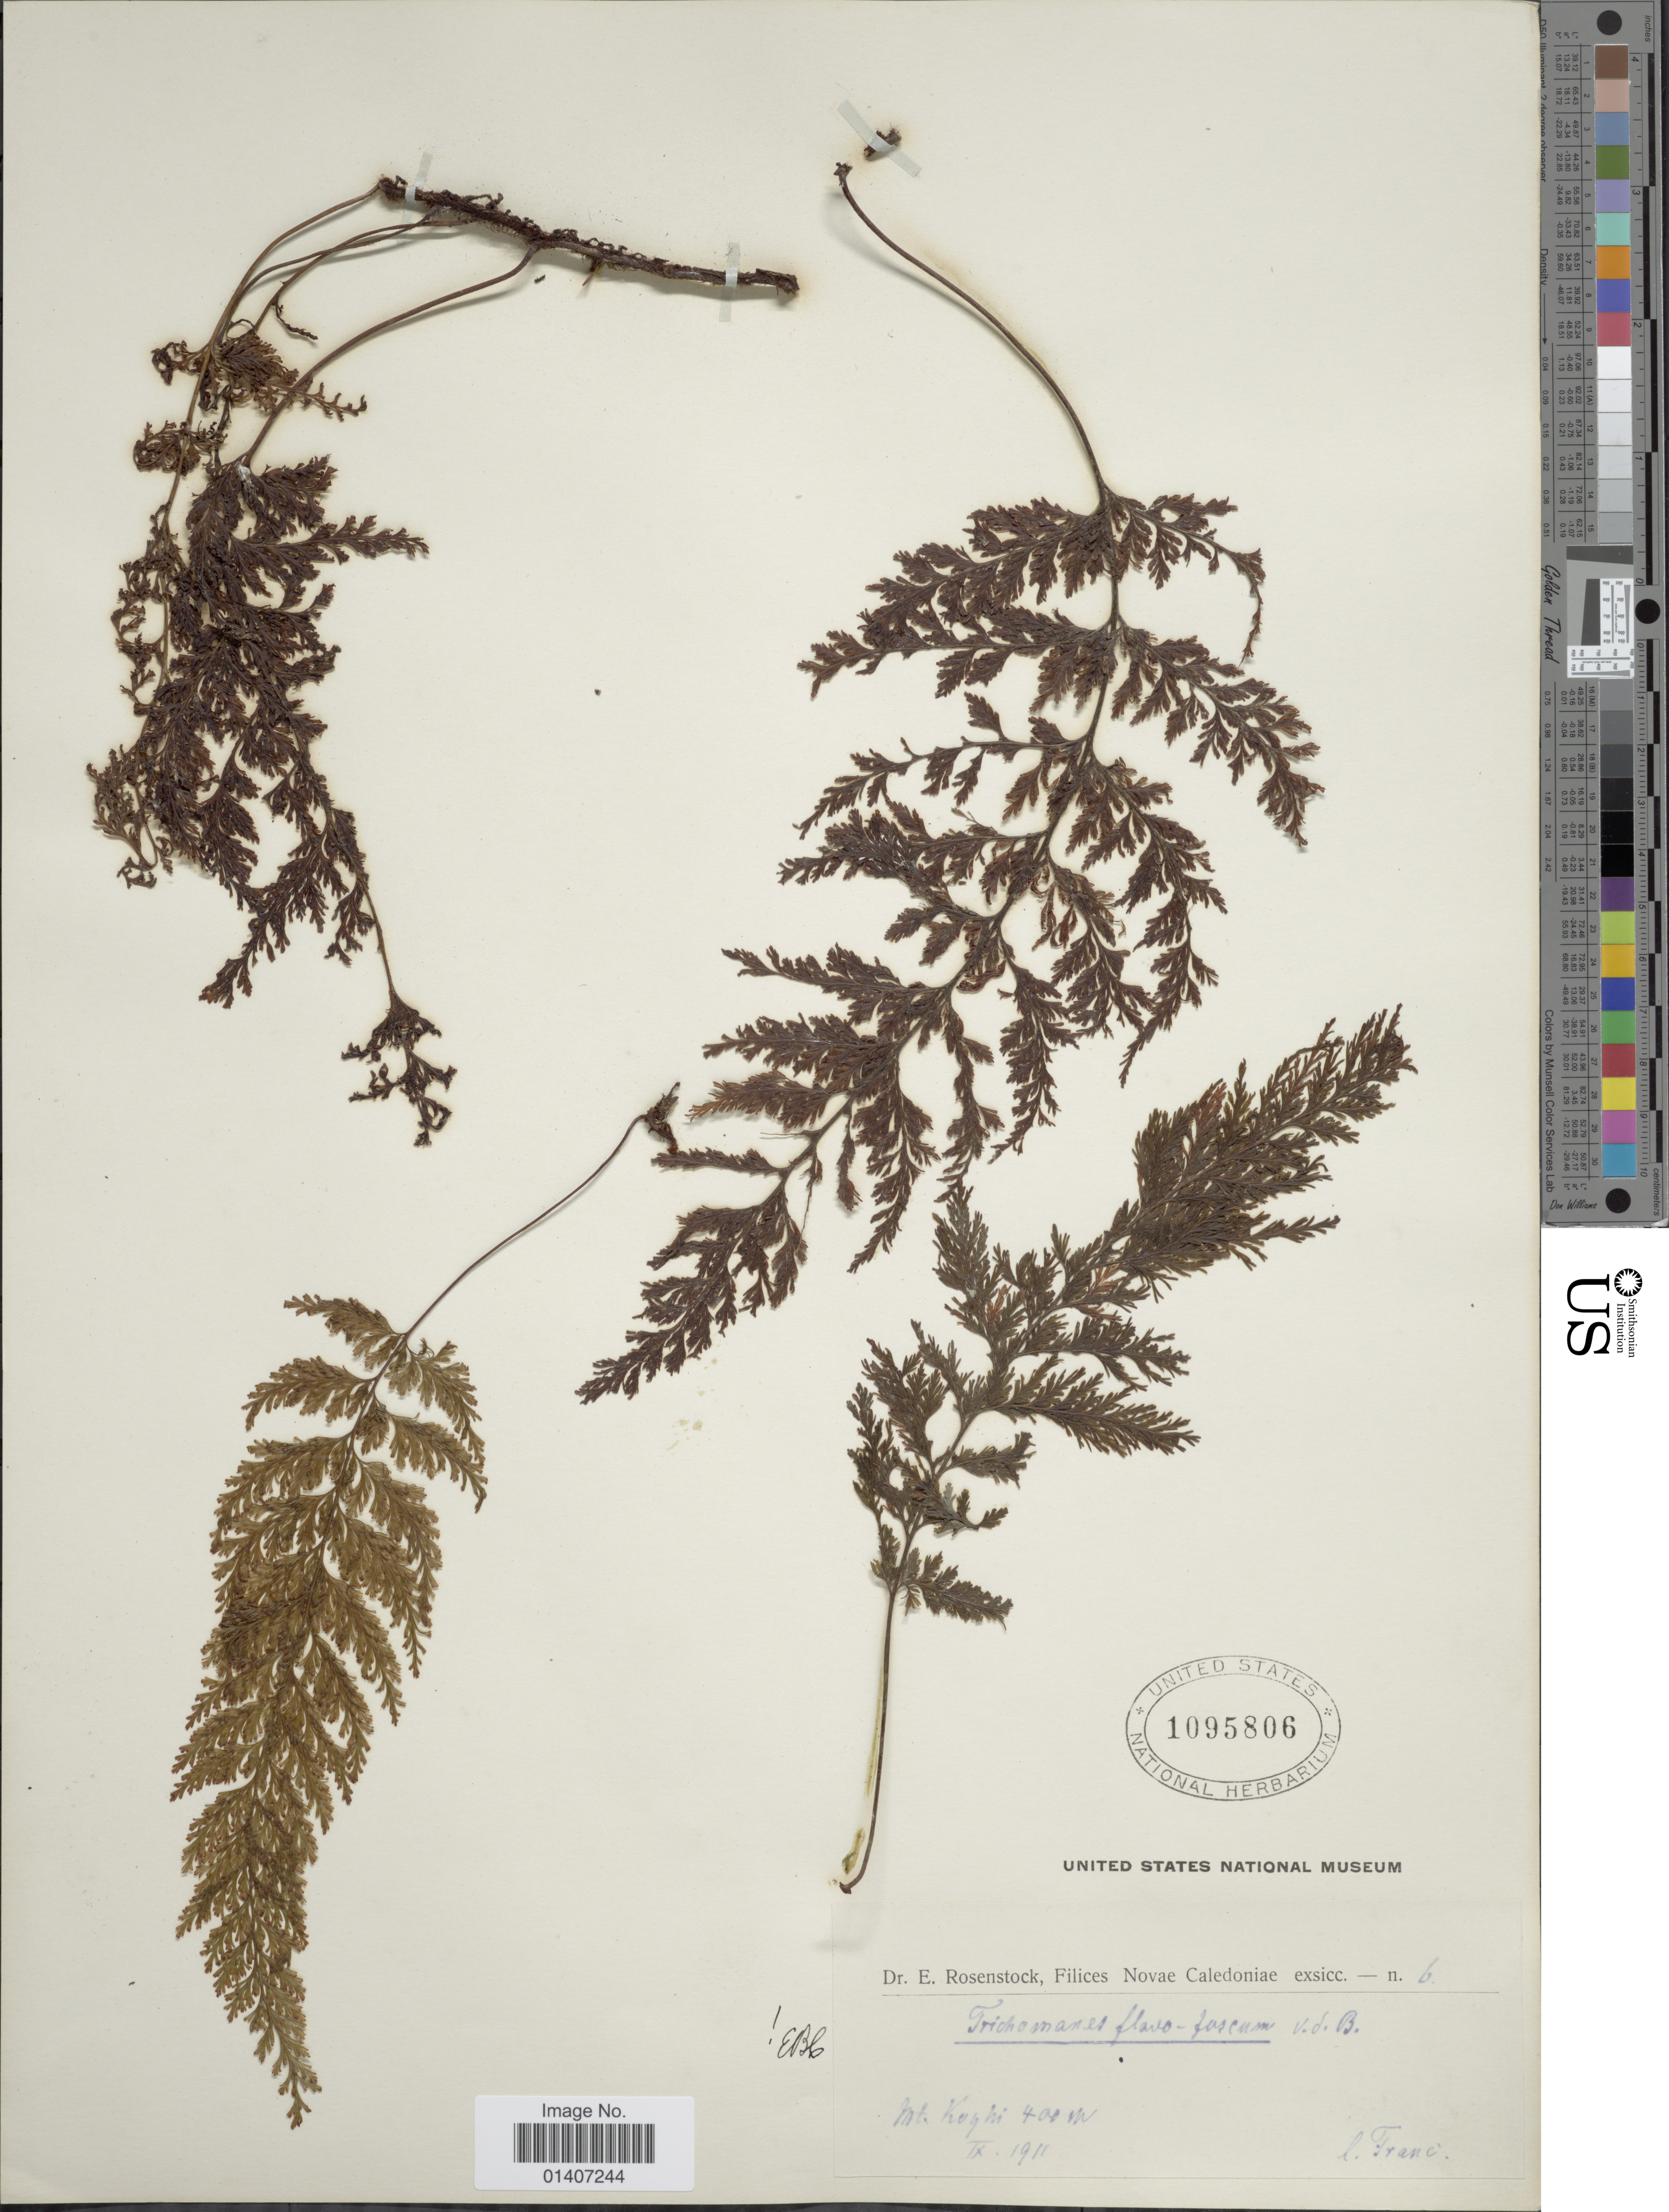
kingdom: Plantae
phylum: Tracheophyta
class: Polypodiopsida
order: Hymenophyllales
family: Hymenophyllaceae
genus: Abrodictyum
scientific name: Abrodictyum flavofuscum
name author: (Bosch) Ebihara & K. Iwats.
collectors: Franc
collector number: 6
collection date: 1911-09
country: New Caledonia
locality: Mt. Koghi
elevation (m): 400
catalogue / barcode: US 1095806